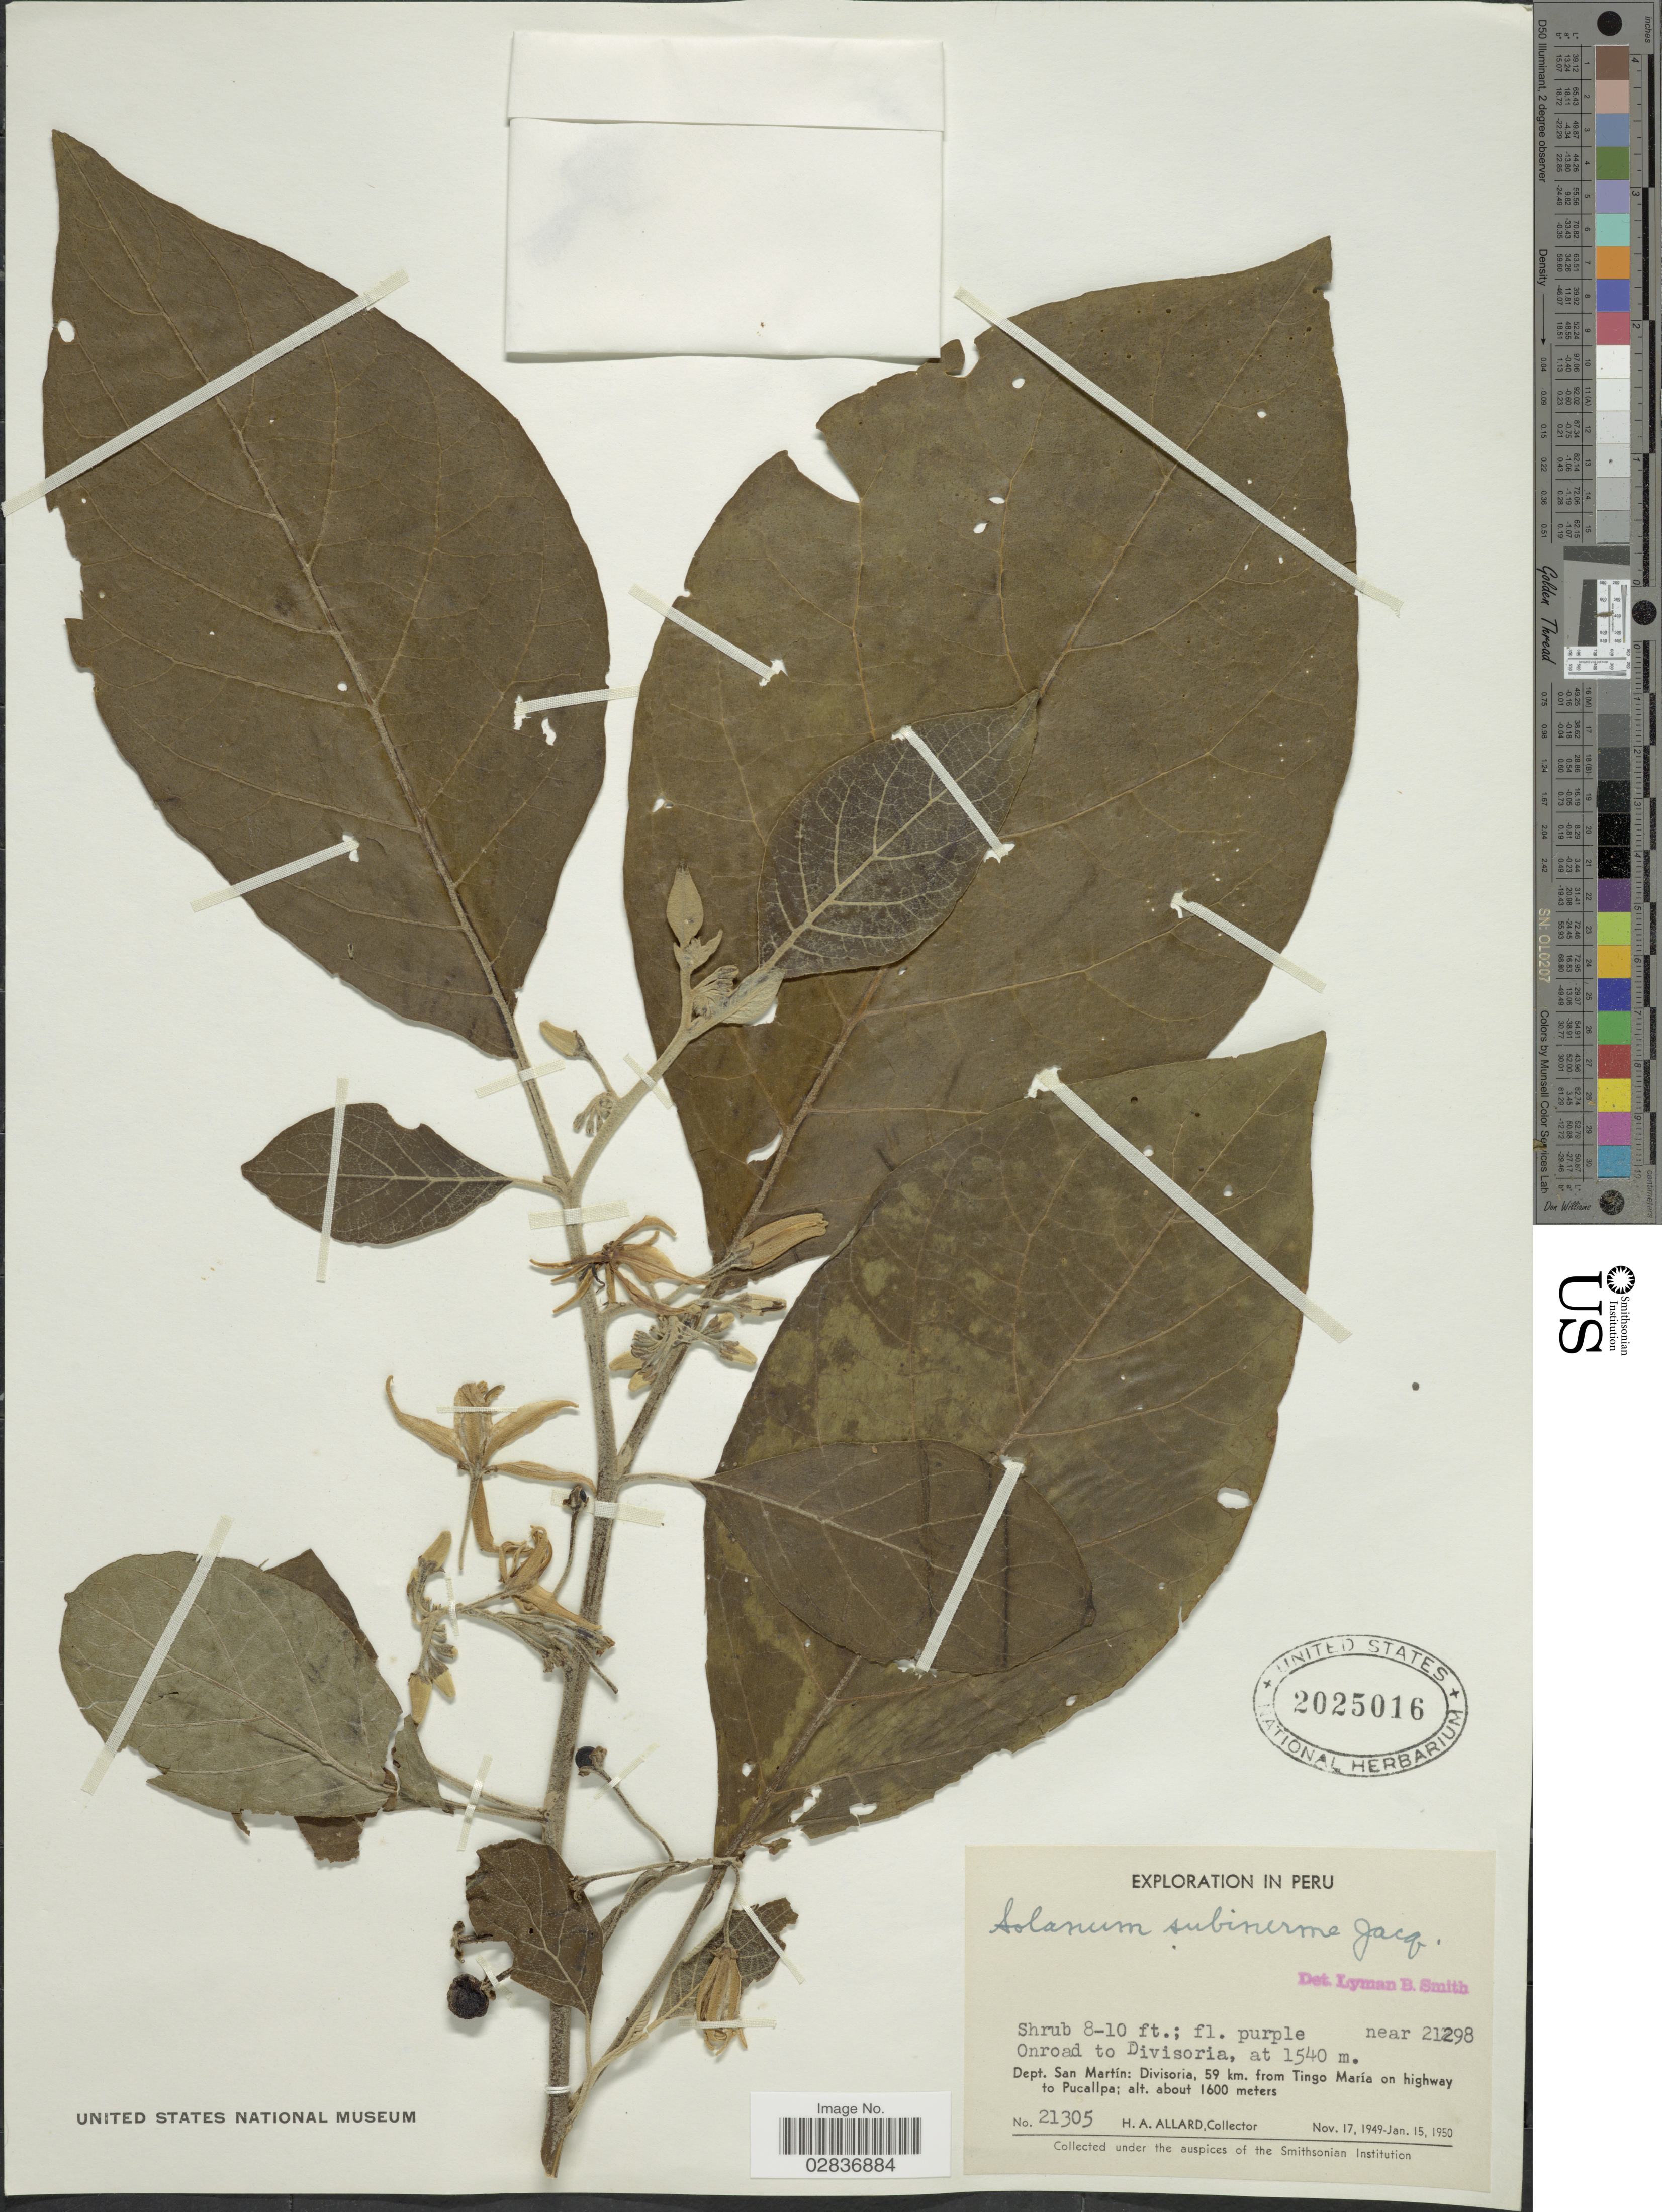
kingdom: Plantae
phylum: Tracheophyta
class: Magnoliopsida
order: Solanales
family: Solanaceae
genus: Solanum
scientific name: Solanum subinerme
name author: Jacq.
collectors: H. A. Allard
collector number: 21305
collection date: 1949-11-17/1950-01-15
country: Peru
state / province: San Martín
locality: On road to Divisoria, Dept. San Martín: Divisoria, 59 km. from Tingo María on highway to Pucallpa.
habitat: on road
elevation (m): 1540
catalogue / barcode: US 2025016